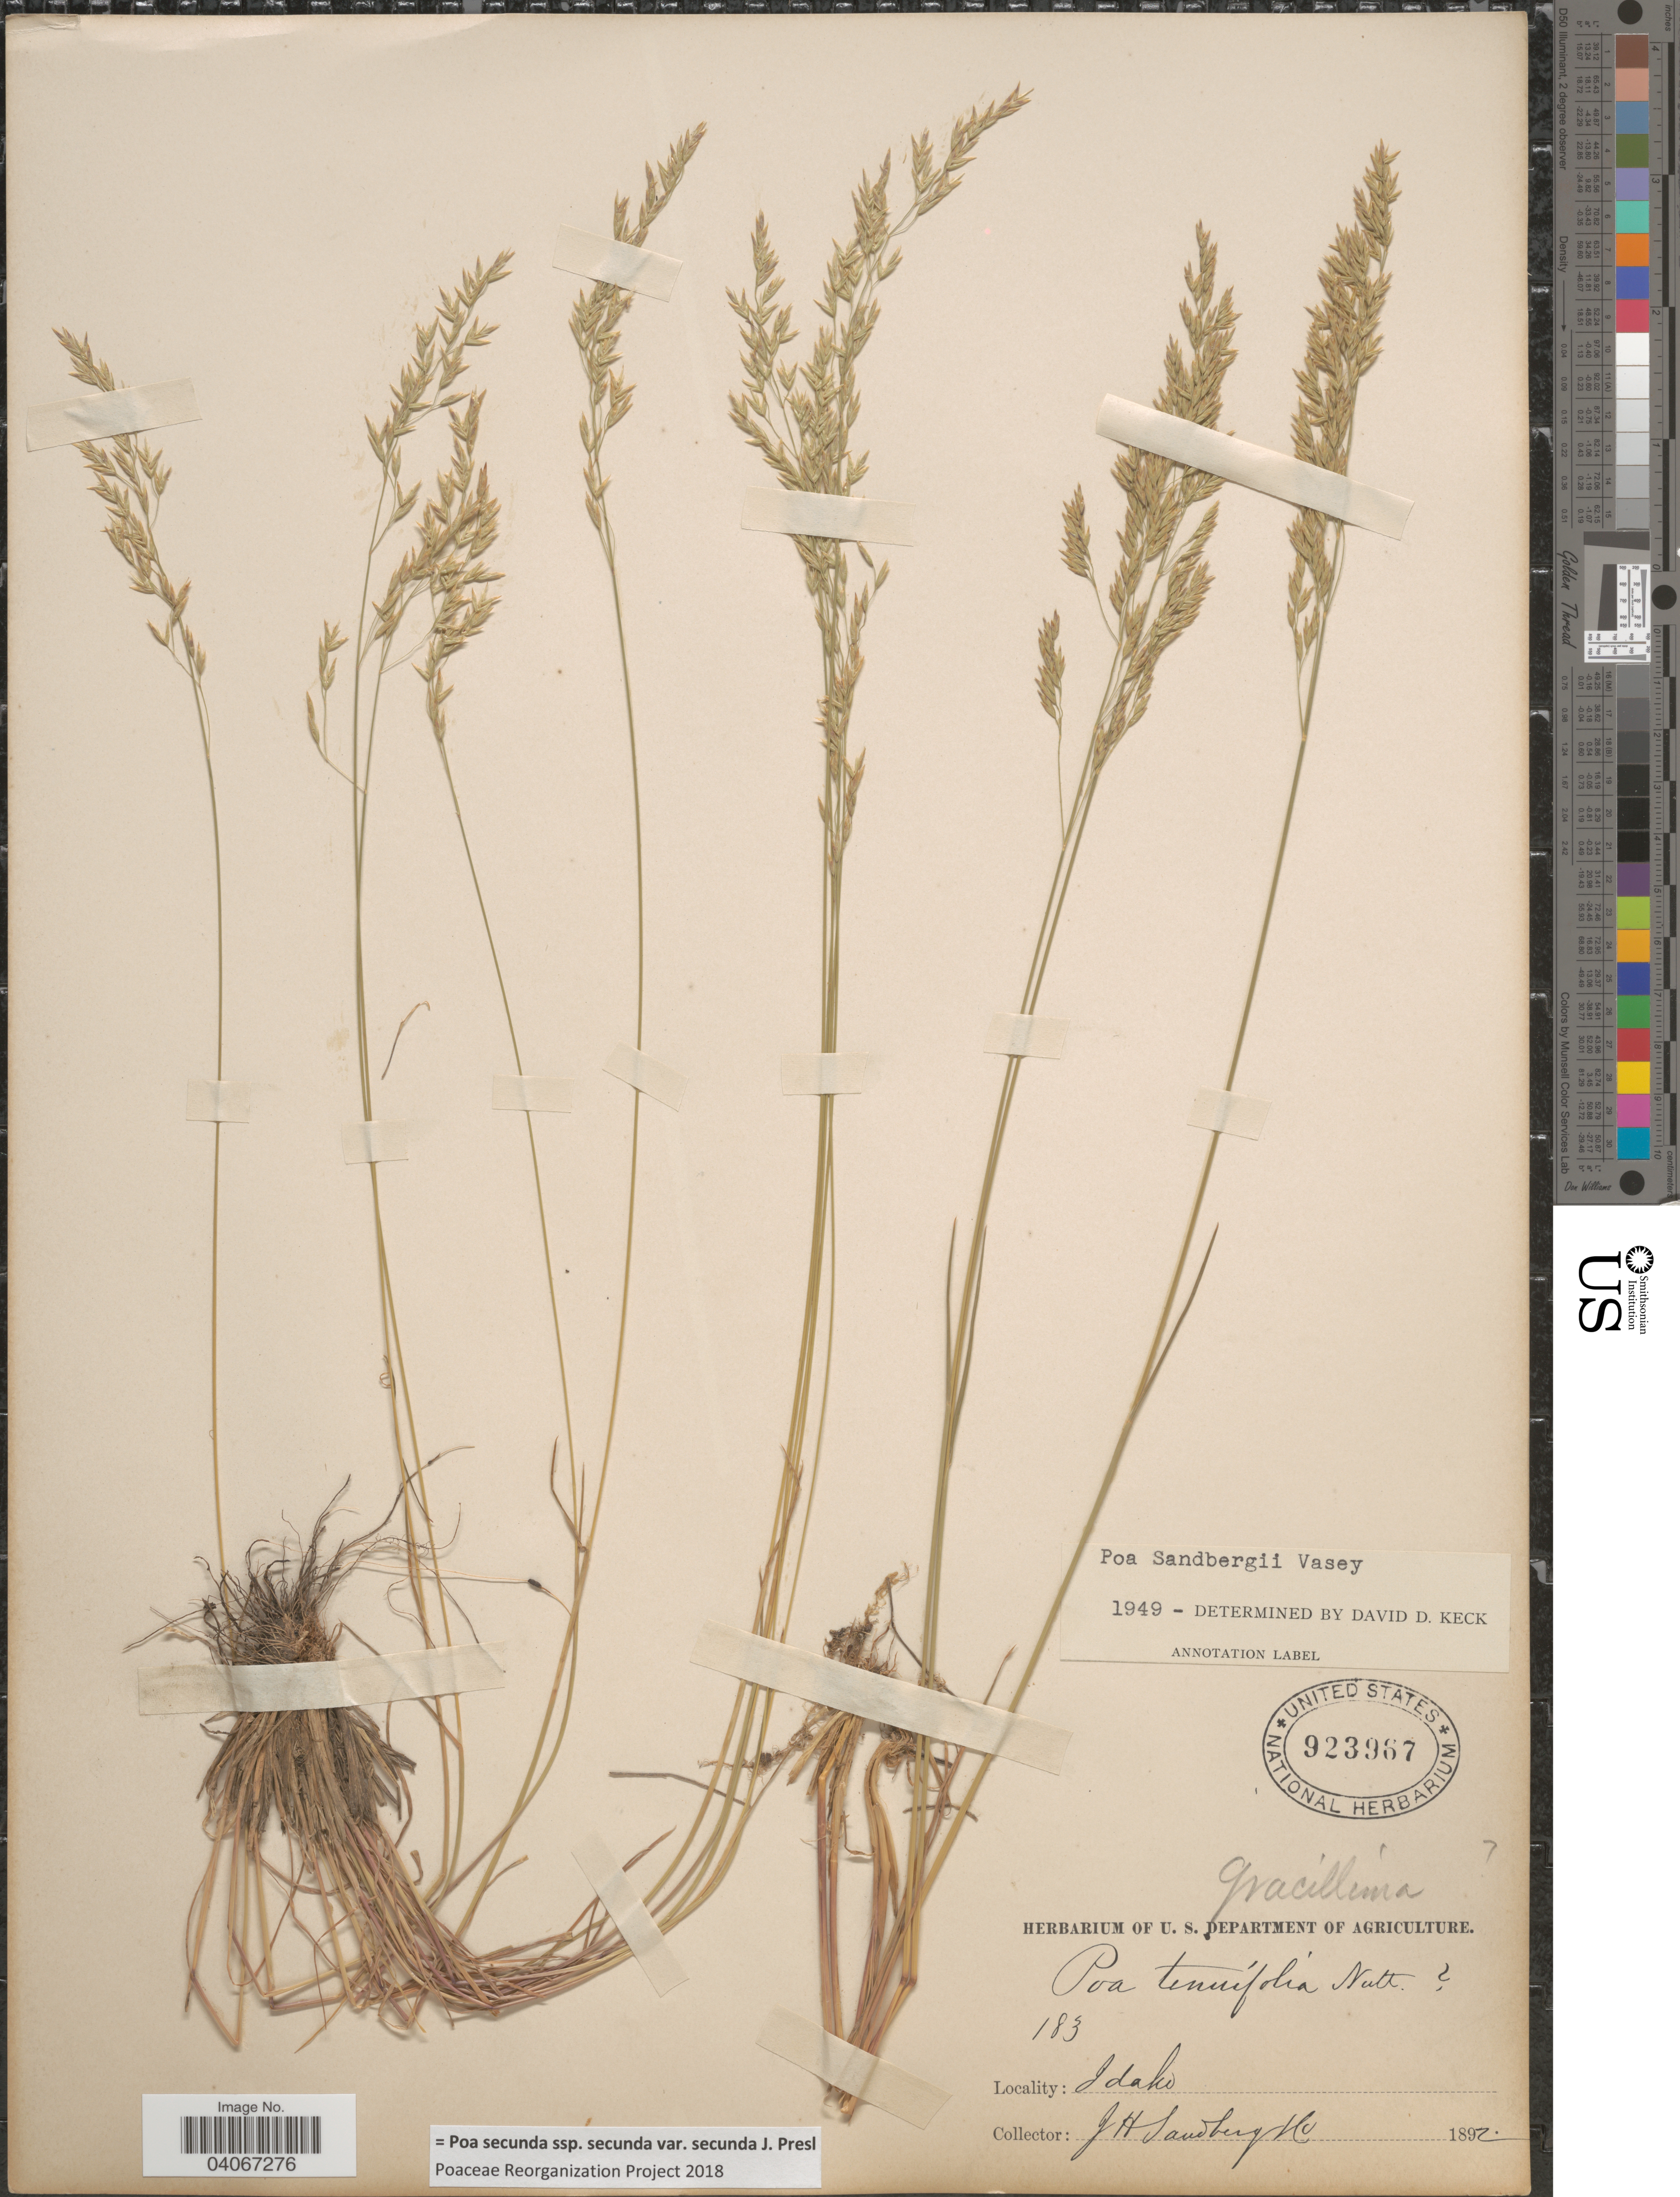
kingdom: Plantae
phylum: Tracheophyta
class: Liliopsida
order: Poales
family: Poaceae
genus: Poa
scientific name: Poa secunda subsp. secunda var. secunda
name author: J. Presl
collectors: J. H. Sandberg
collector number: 183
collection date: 1892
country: United States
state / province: Idaho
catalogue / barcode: US 923967